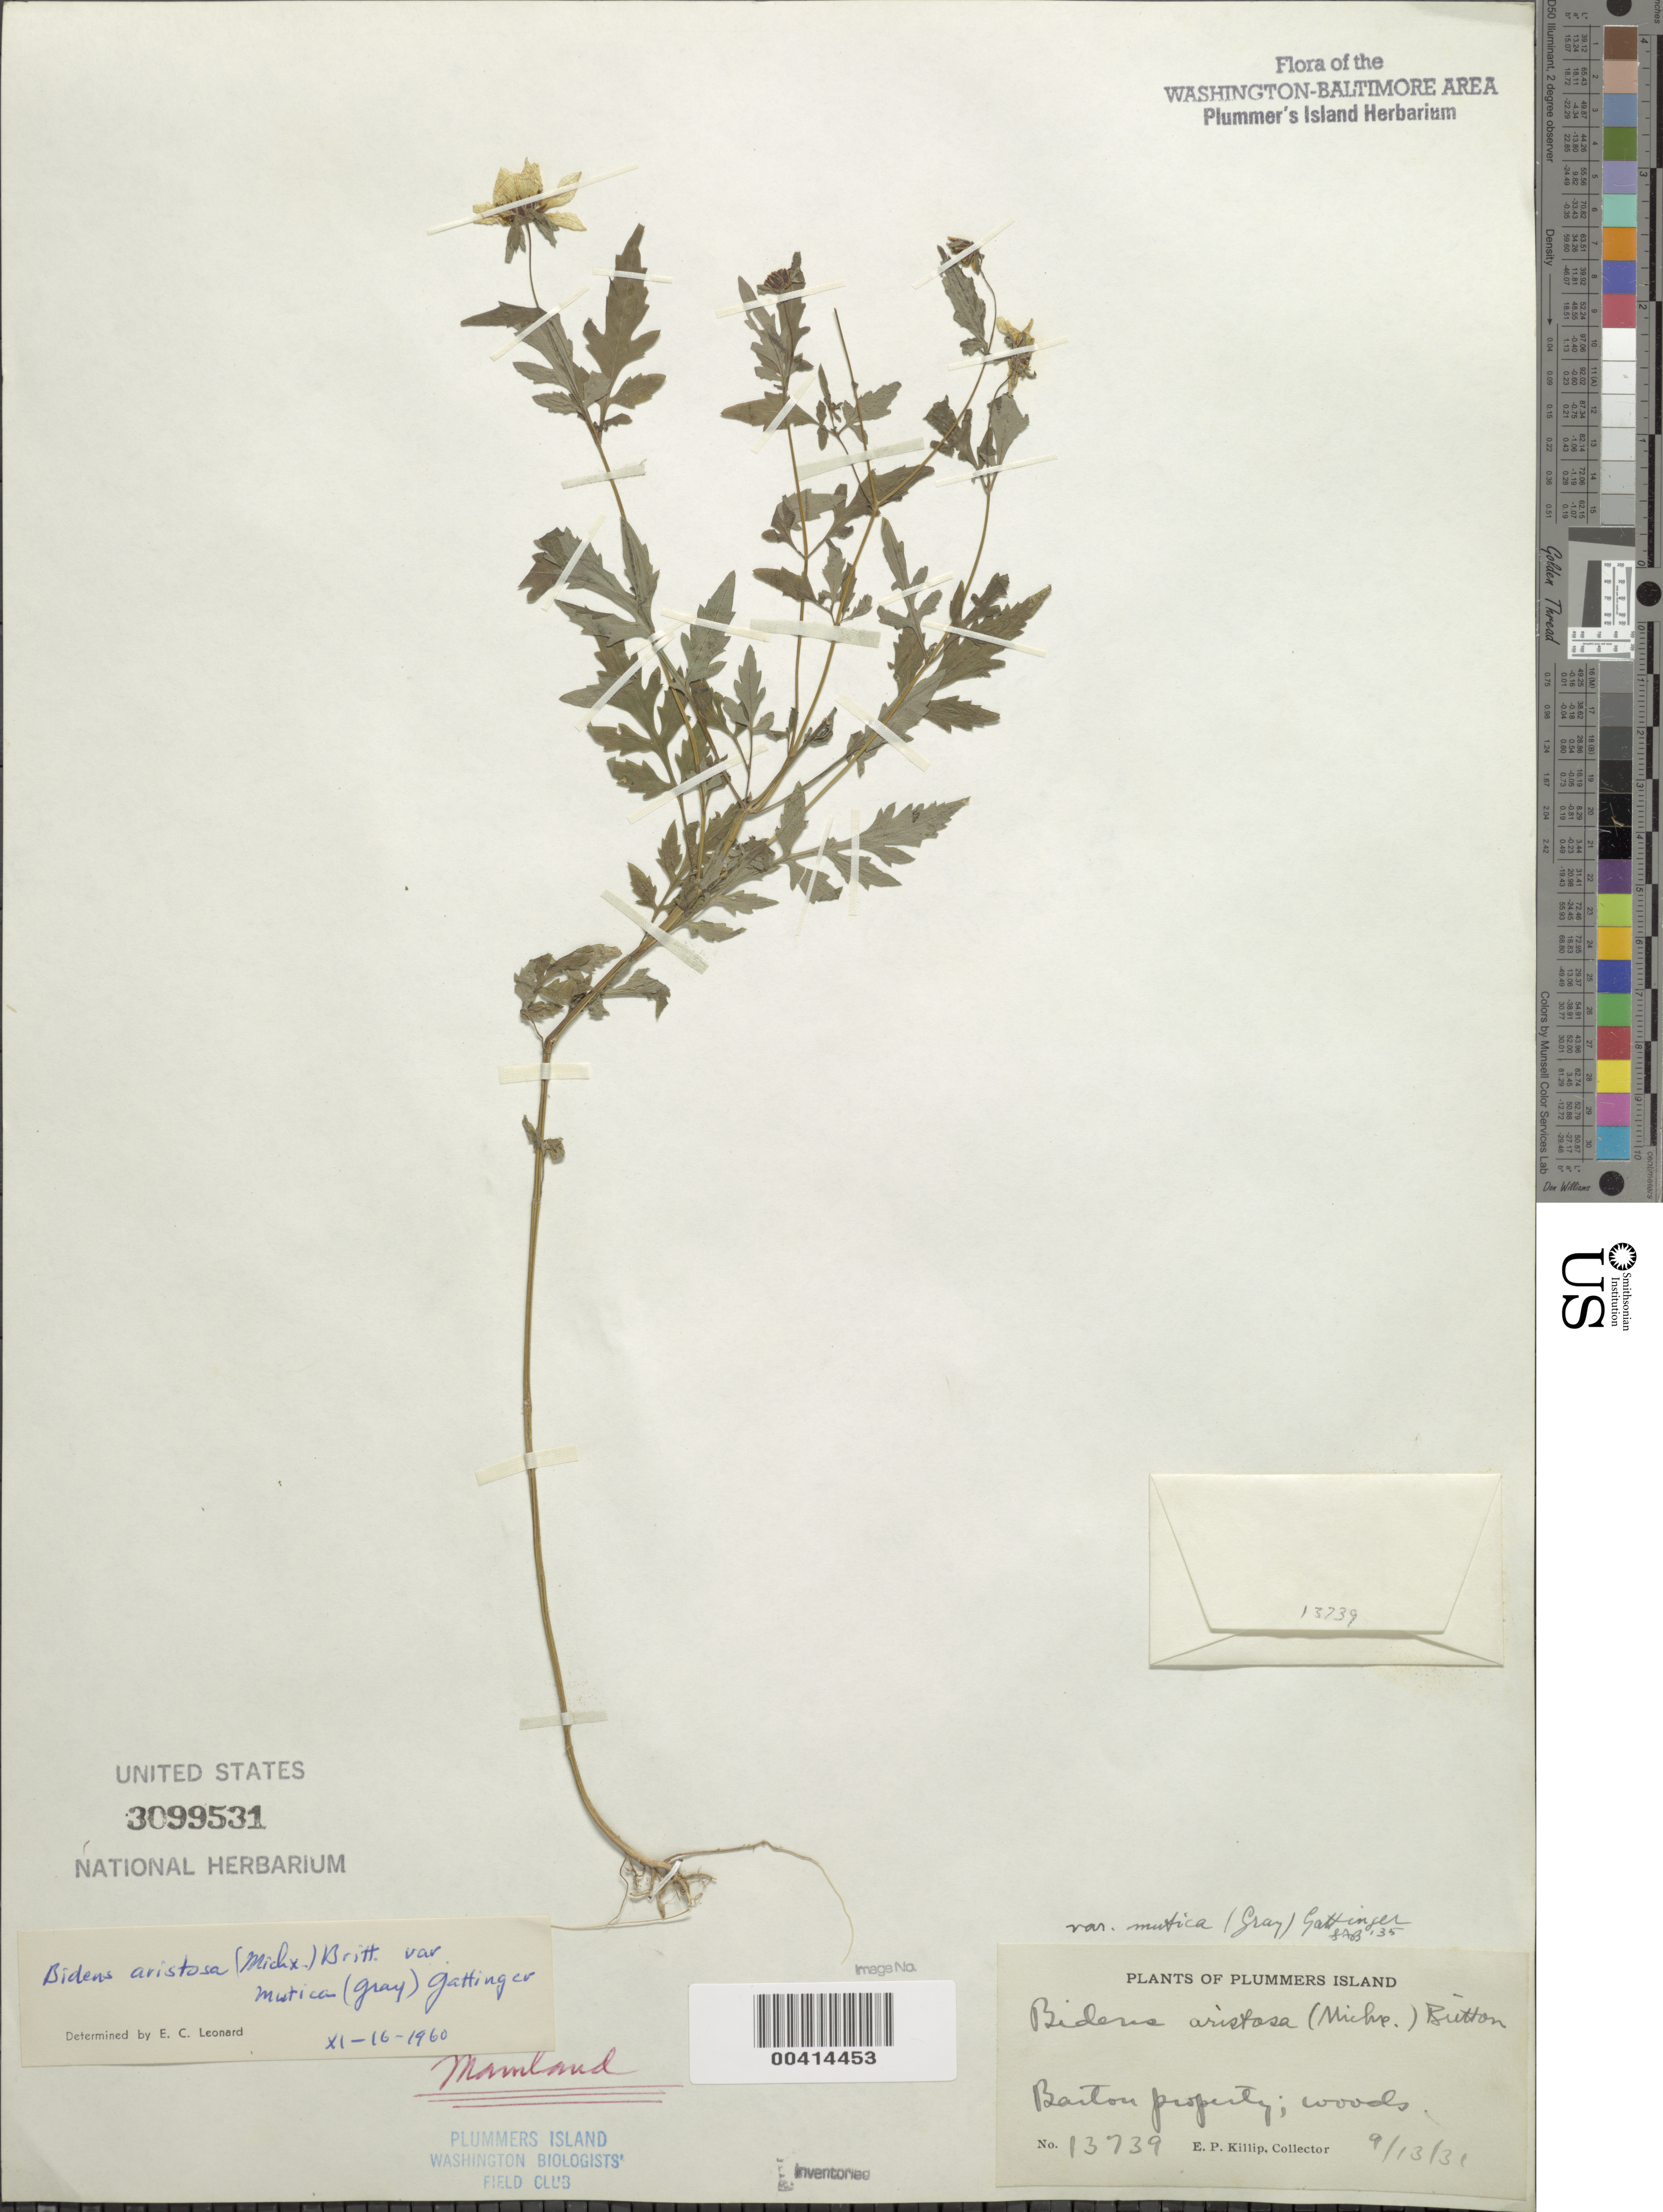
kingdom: Plantae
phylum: Tracheophyta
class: Magnoliopsida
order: Asterales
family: Asteraceae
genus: Bidens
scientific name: Bidens aristosa var. mutica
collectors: E. P. Killip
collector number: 13739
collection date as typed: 13 Sep 1931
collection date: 1931-09-13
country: United States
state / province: Maryland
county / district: Montgomery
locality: Plummer's Island; Mainland, Barton property C. & O. Canal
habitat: Woods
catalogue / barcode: US 3099531